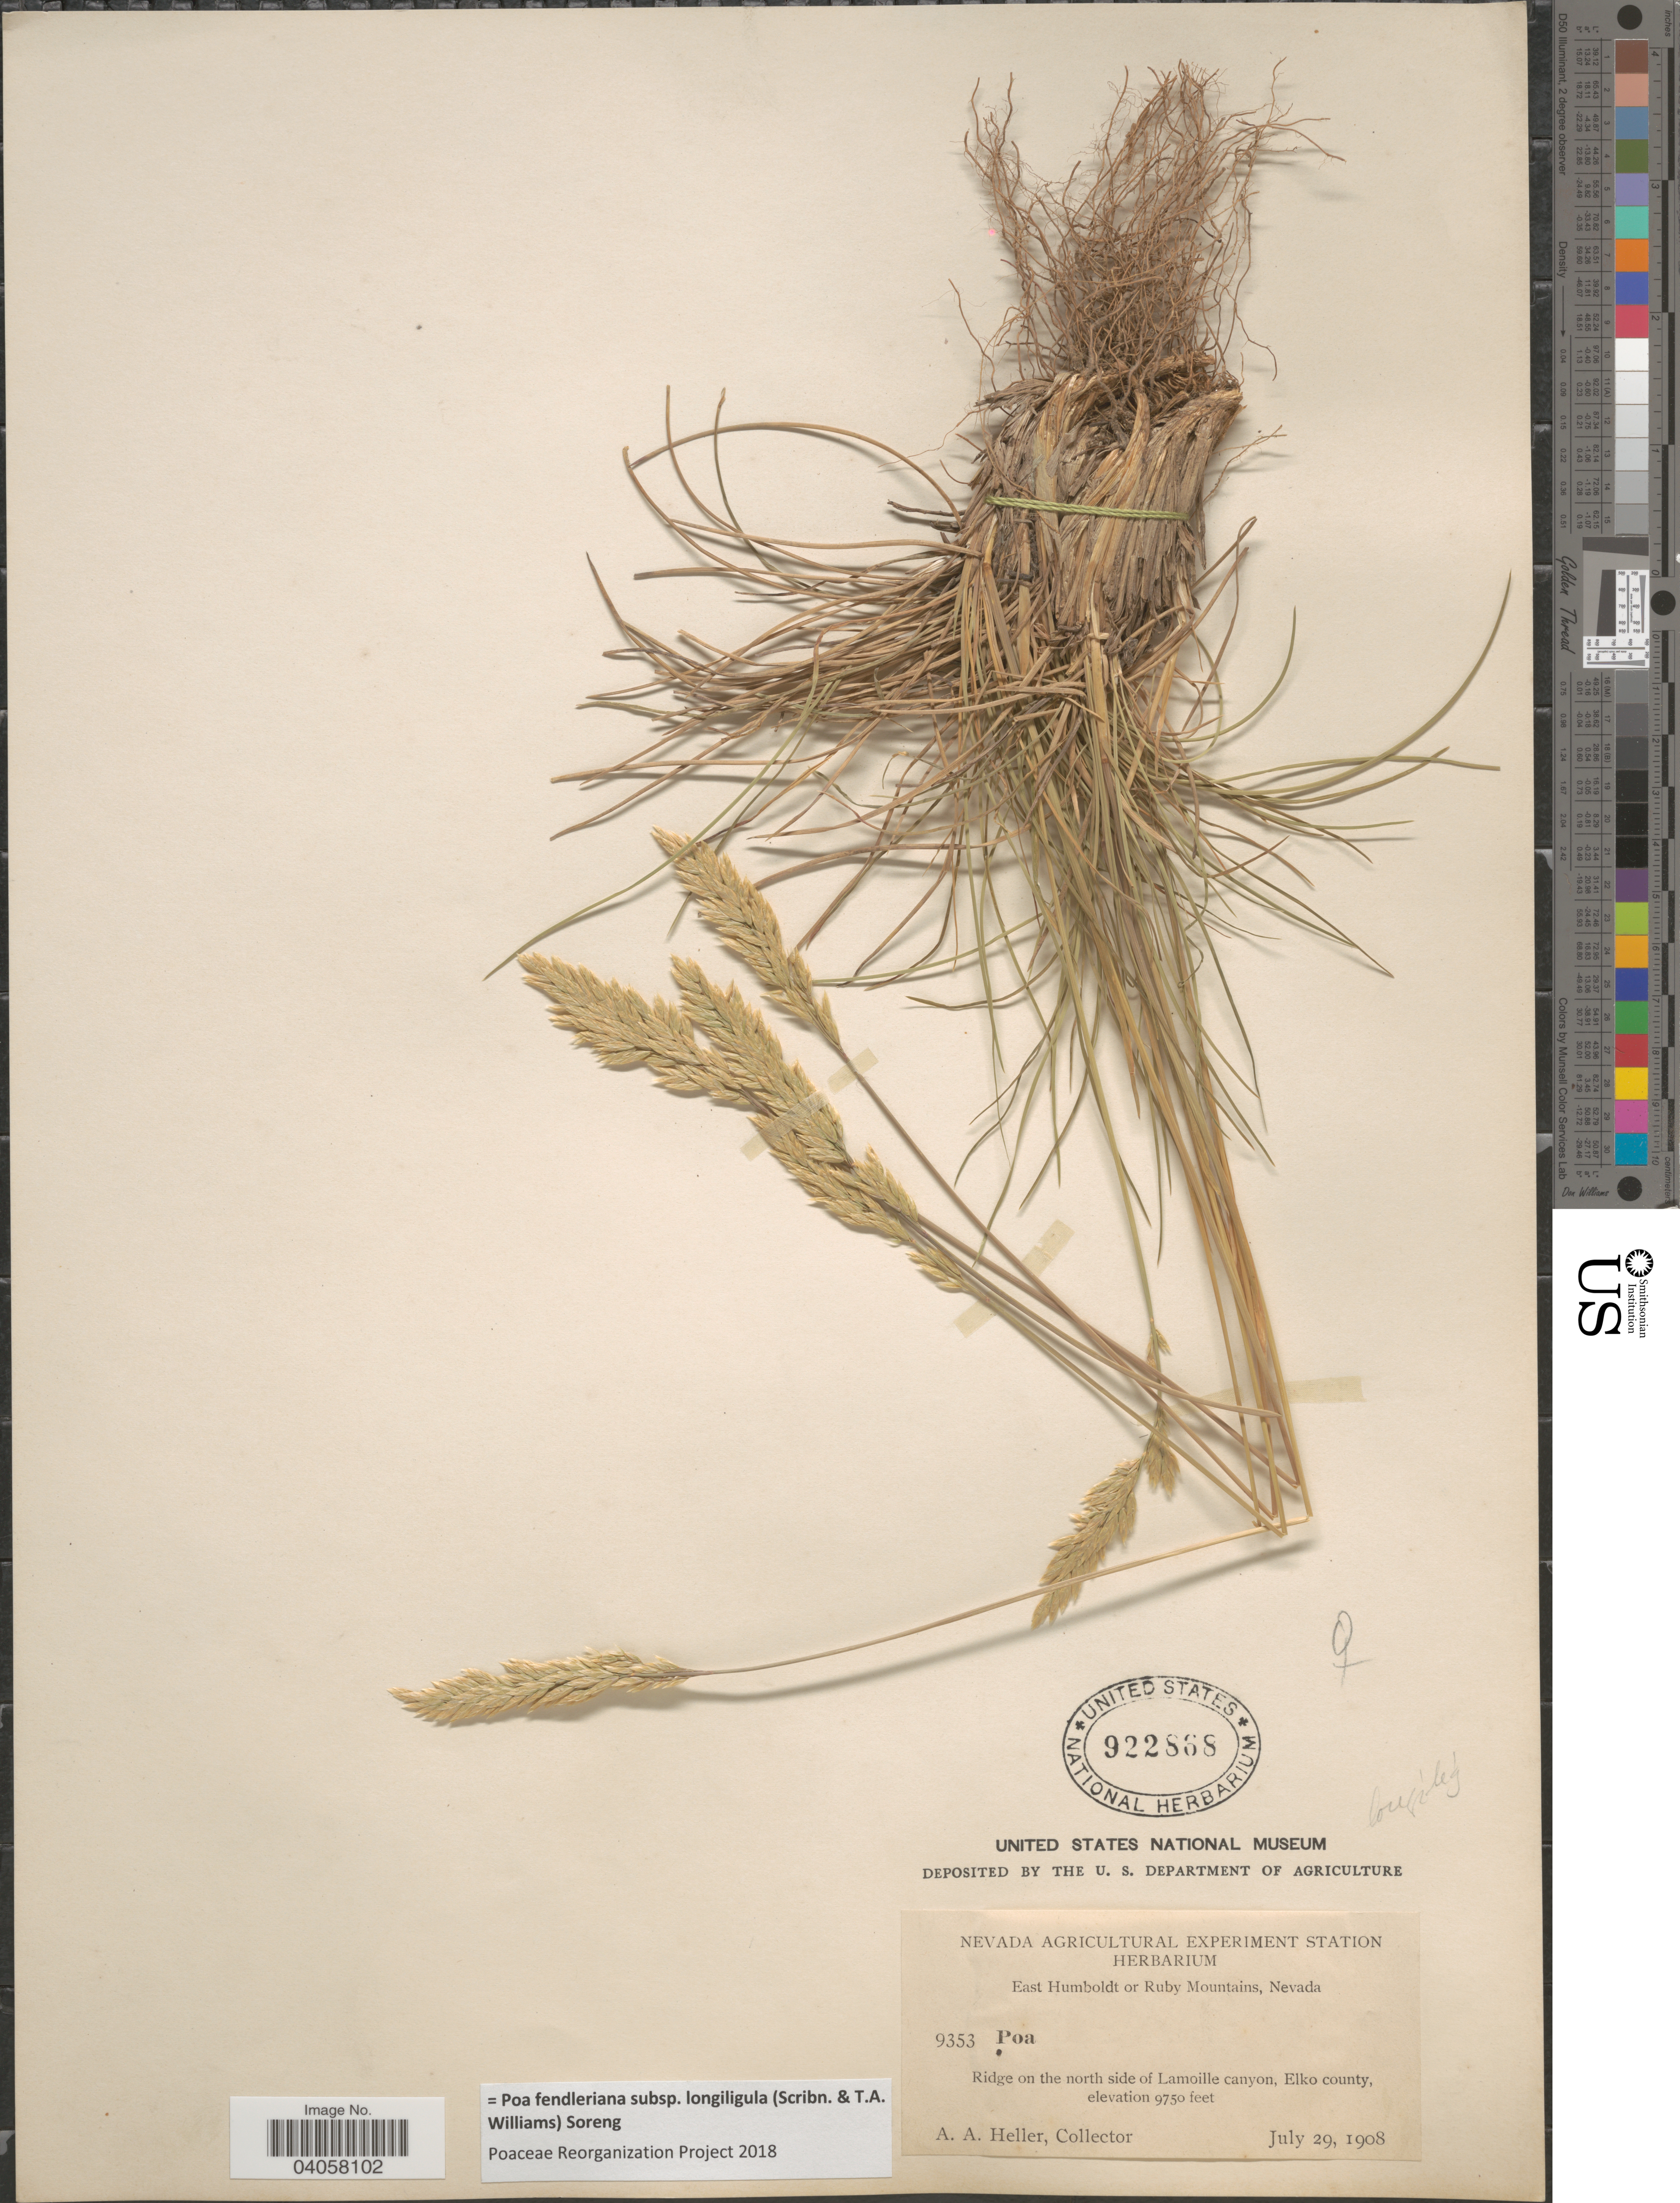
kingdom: Plantae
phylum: Tracheophyta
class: Liliopsida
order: Poales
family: Poaceae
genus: Poa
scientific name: Poa fendleriana subsp. longiligula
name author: (Scribn. & T.A. Williams) Soreng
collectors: A. A. Heller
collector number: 9353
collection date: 1908-07-29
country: United States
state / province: Nevada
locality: East Humboldt or Ruby Mountains. Ridge on the north side of Lamoille canyon, Elko county.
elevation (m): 2972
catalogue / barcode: US 922868